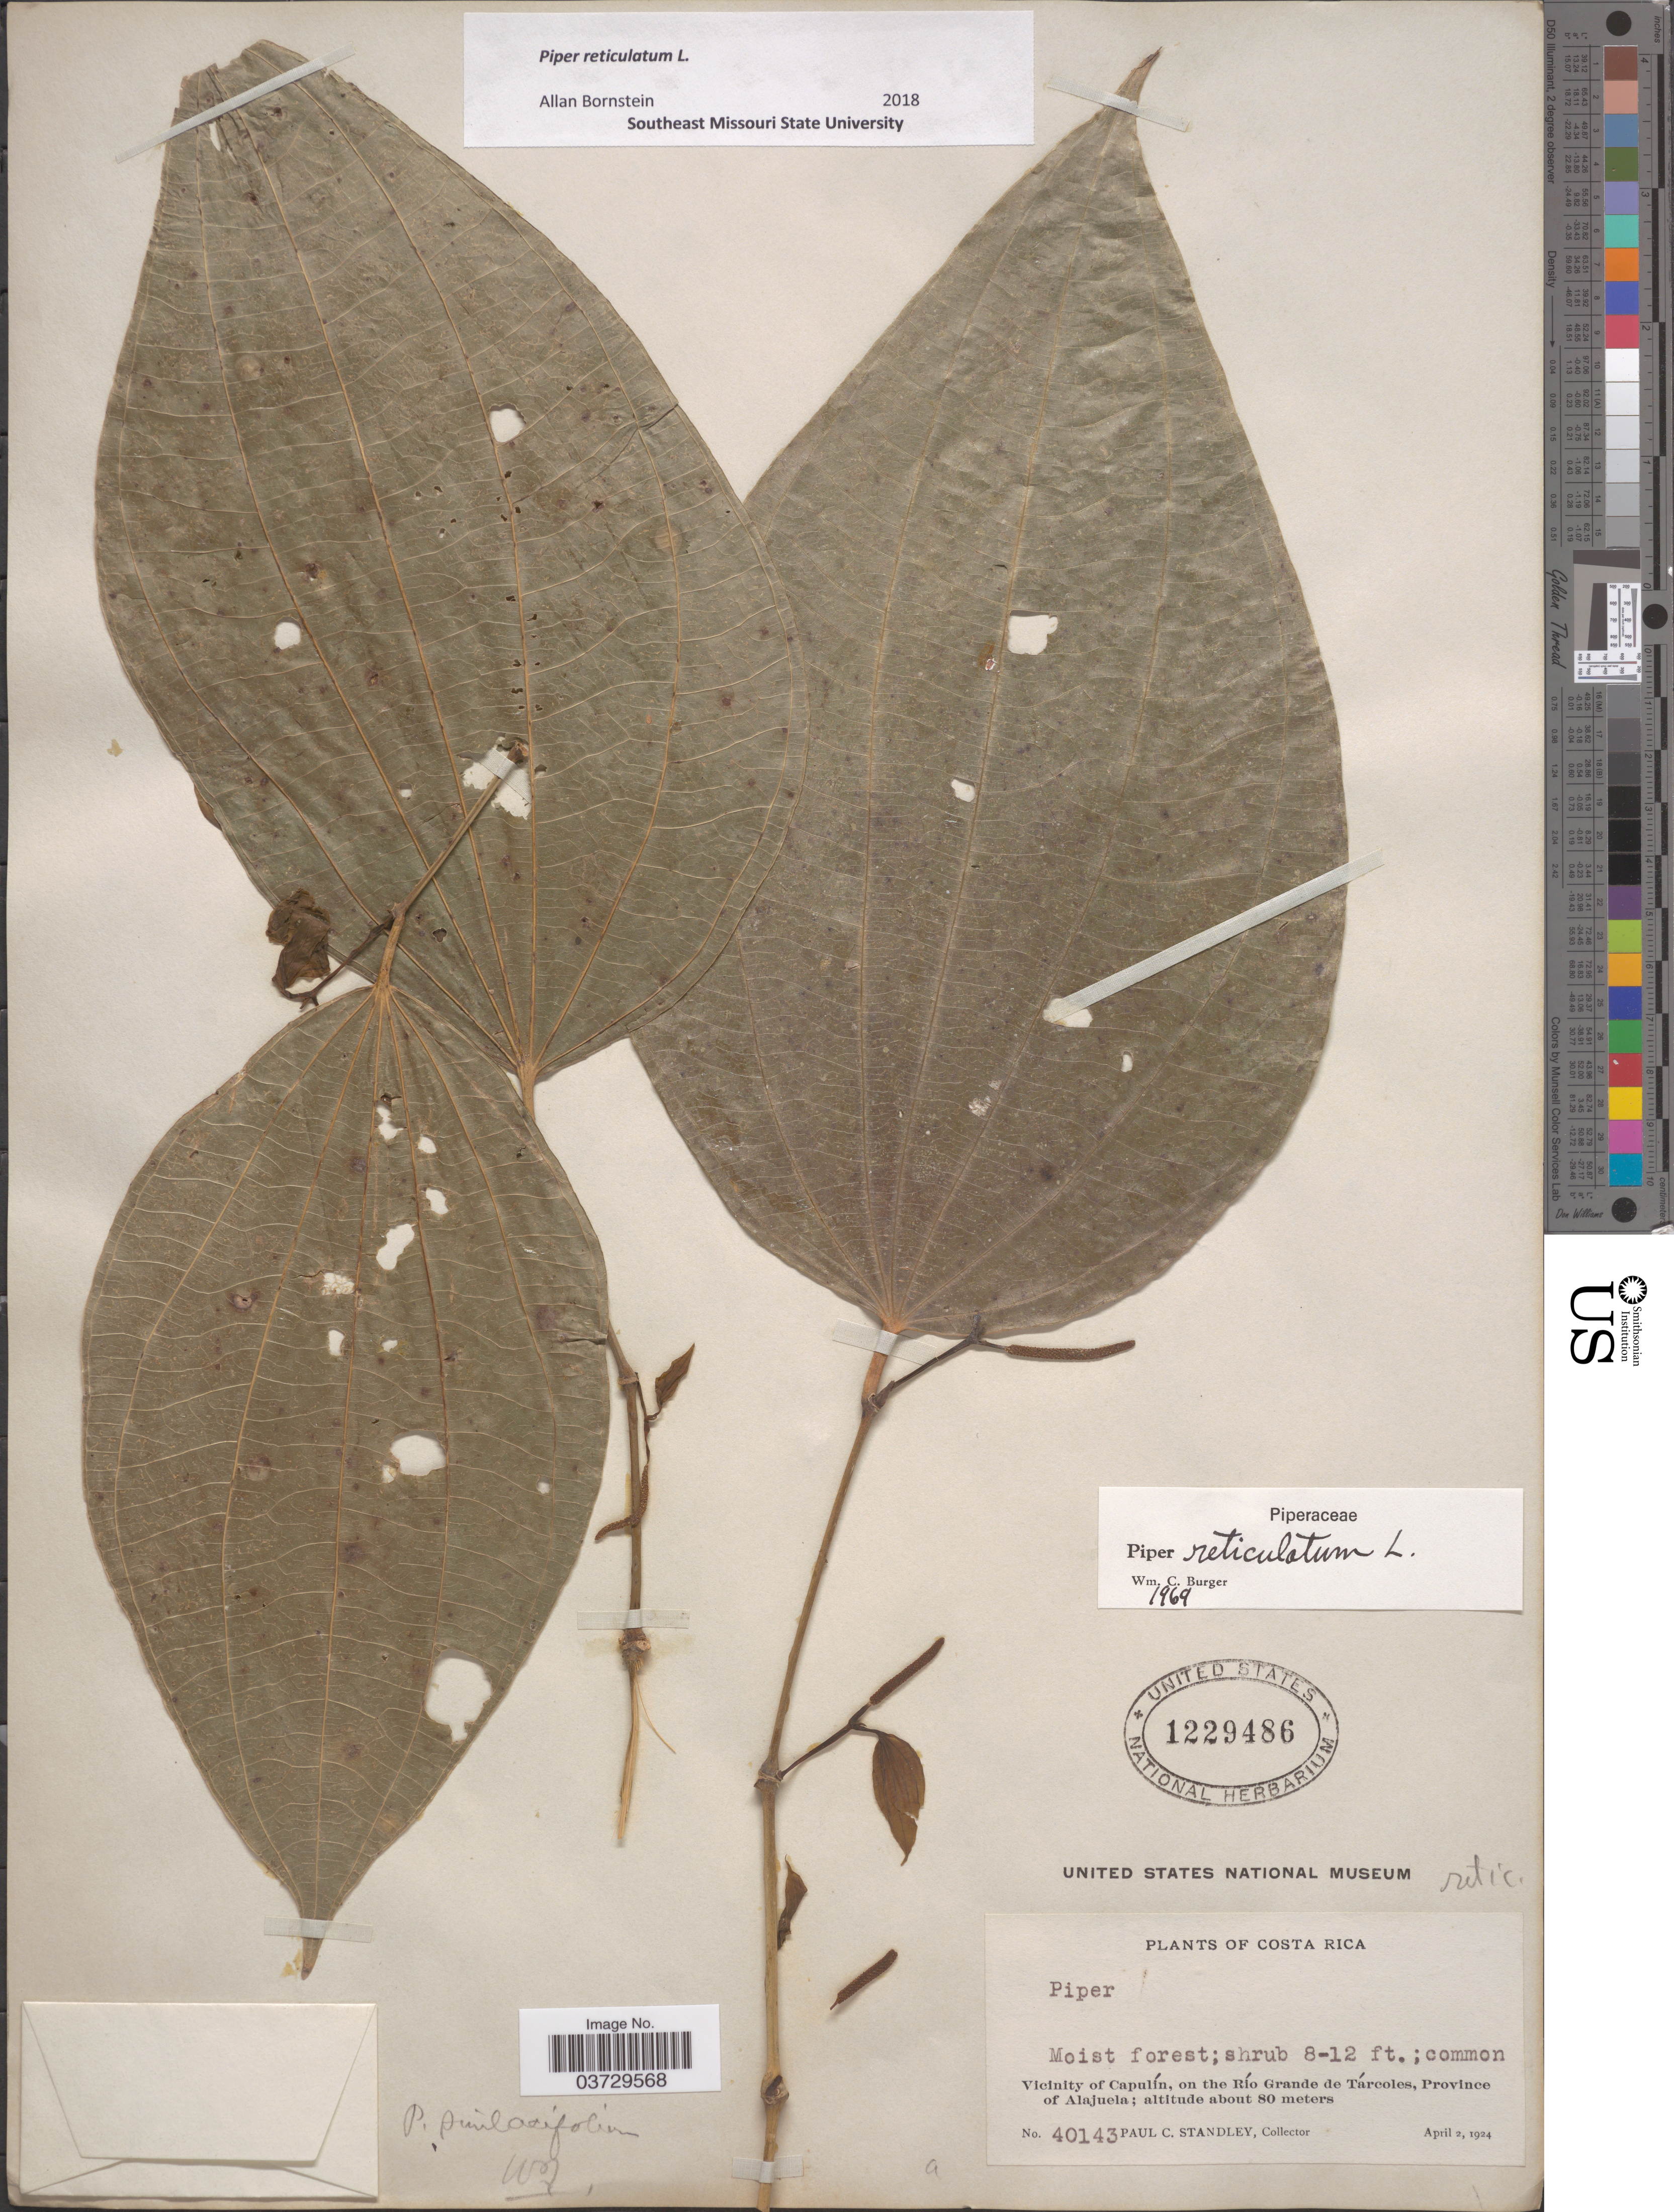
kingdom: Plantae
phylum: Tracheophyta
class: Magnoliopsida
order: Piperales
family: Piperaceae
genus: Piper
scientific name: Piper reticulatum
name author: L.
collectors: P. C. Standley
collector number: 40143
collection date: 1924-04-02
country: Costa Rica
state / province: Alajuela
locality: Vicinity of Capulín, on the Río Grande de Tárcoles.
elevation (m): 80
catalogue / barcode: US 1229486